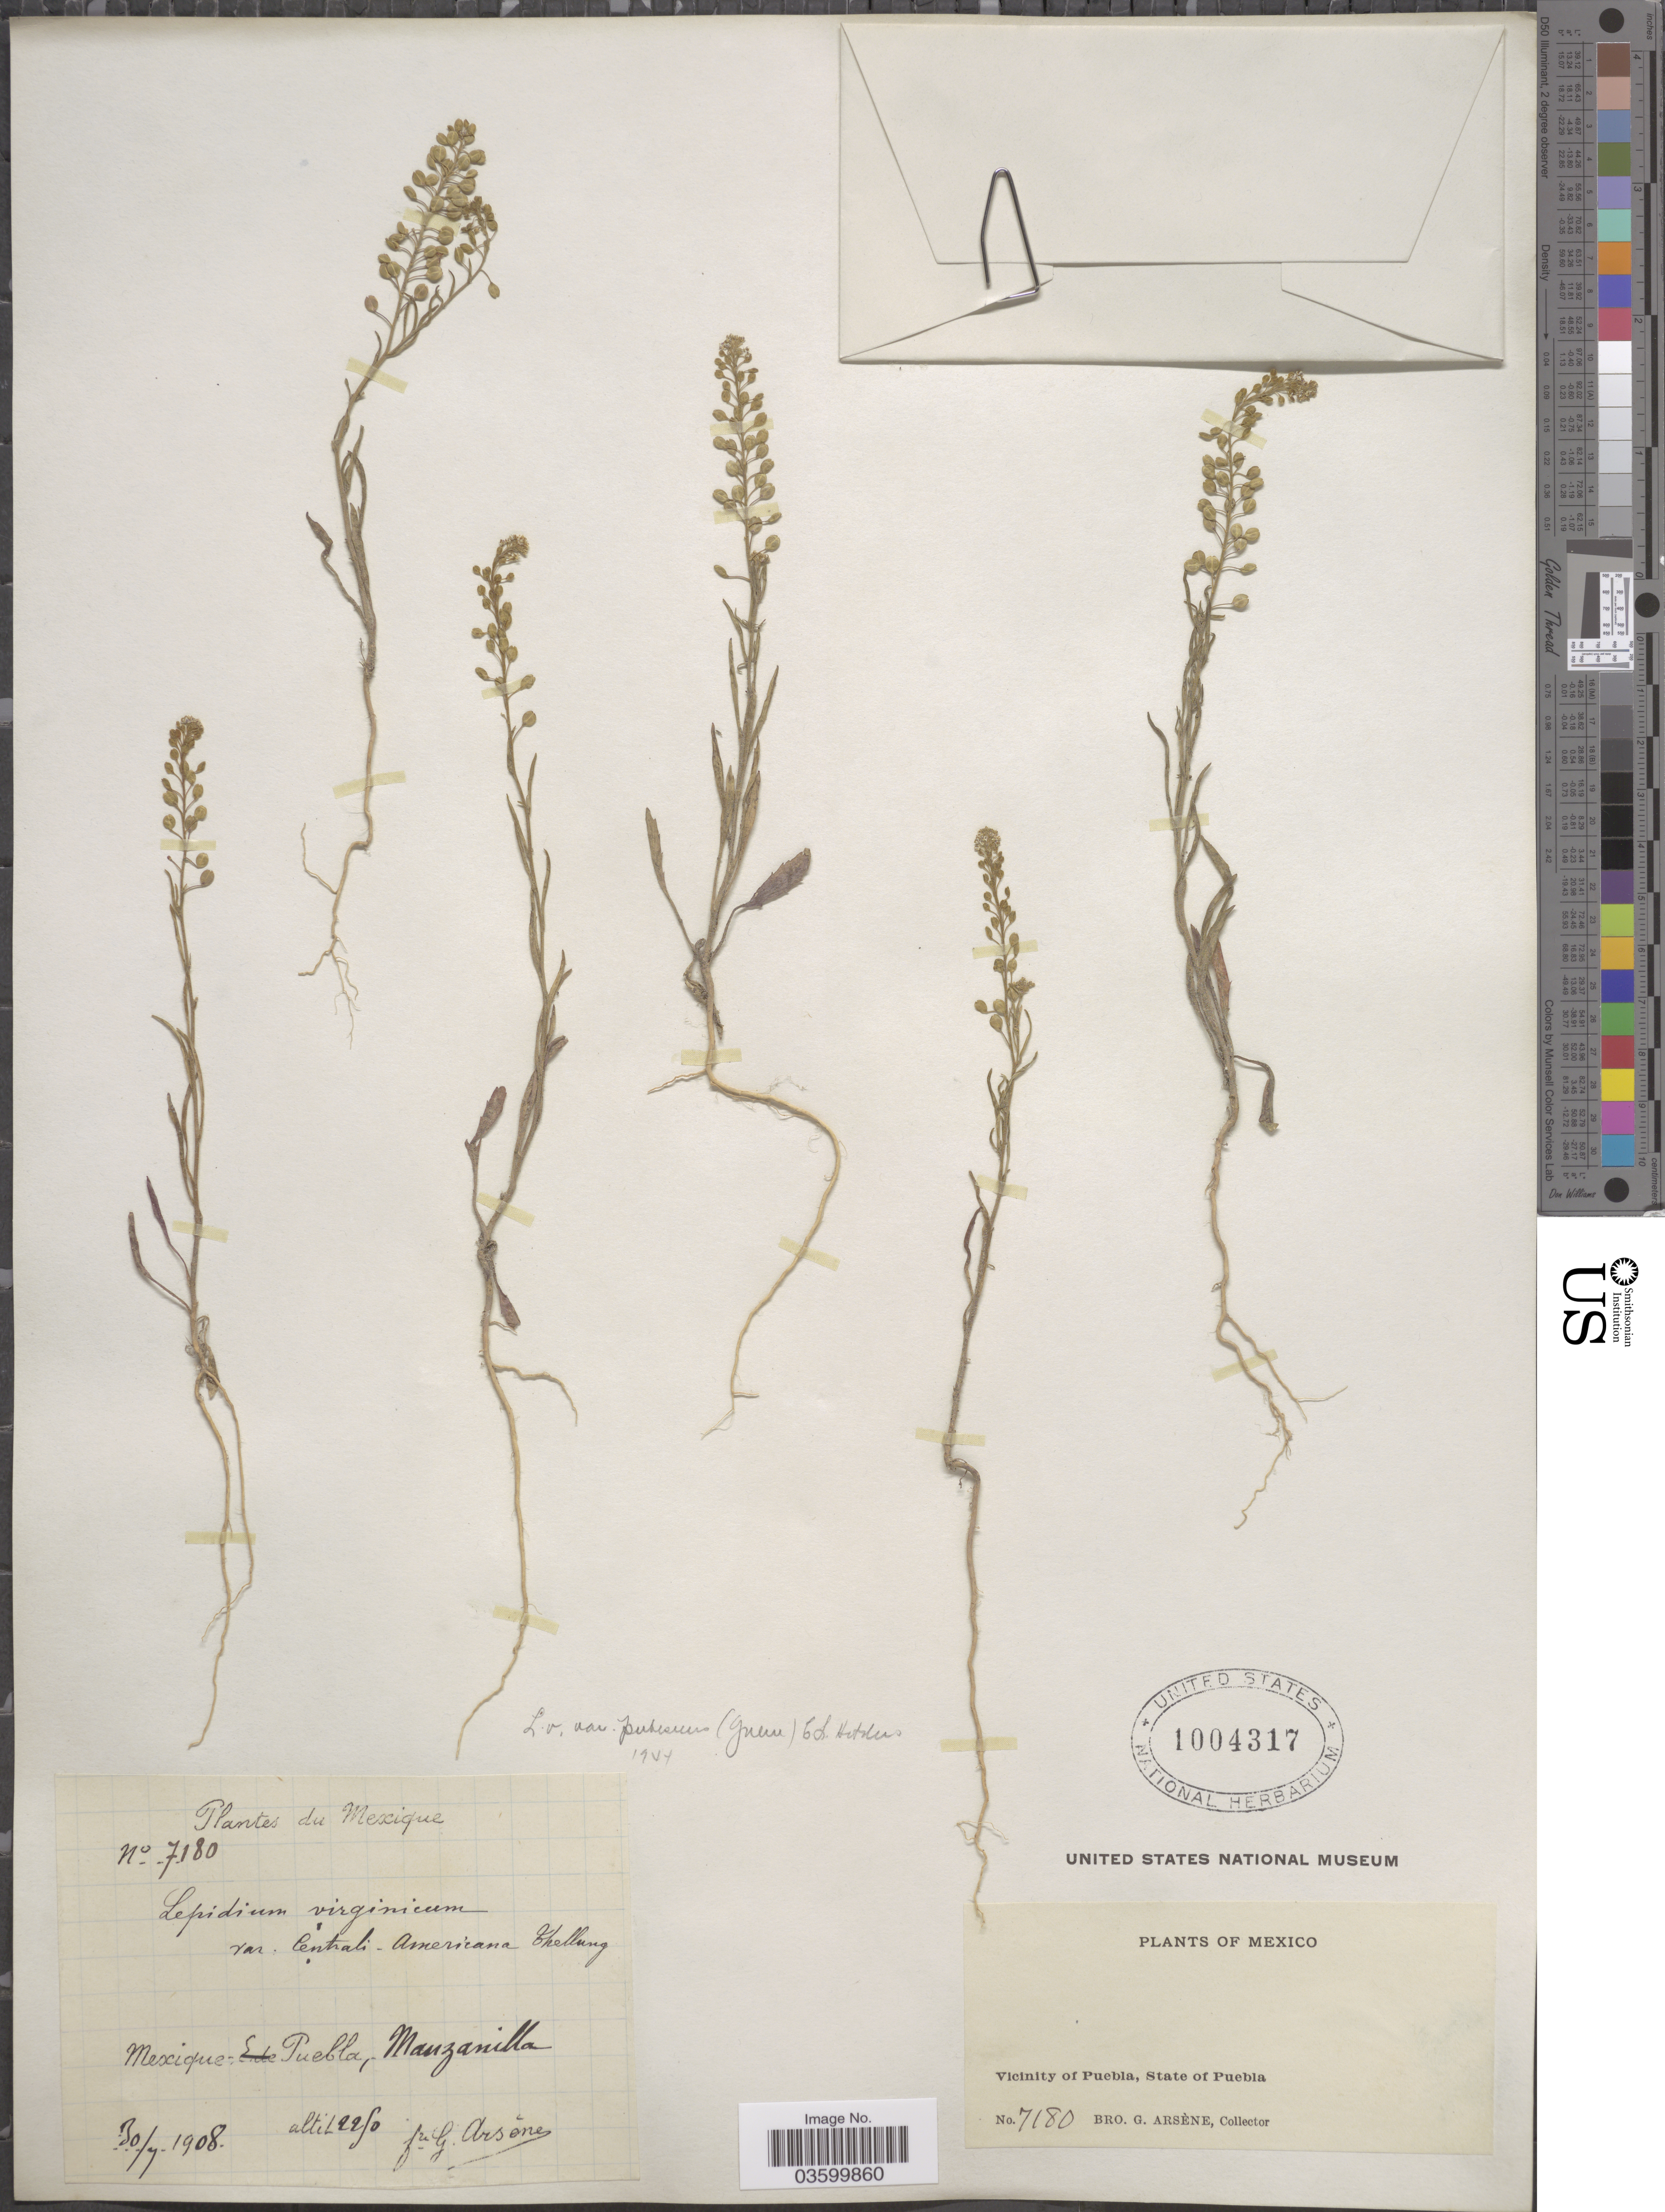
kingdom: Plantae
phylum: Tracheophyta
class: Magnoliopsida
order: Brassicales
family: Brassicaceae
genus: Lepidium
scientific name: Lepidium virginicum var. pubescens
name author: (Greene) C.L. Hitchc.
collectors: Bro. G. Arsène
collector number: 7180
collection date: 1908-07-30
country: Mexico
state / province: Puebla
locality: Vicinity of Puebla. Manzanilla.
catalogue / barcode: US 1004317